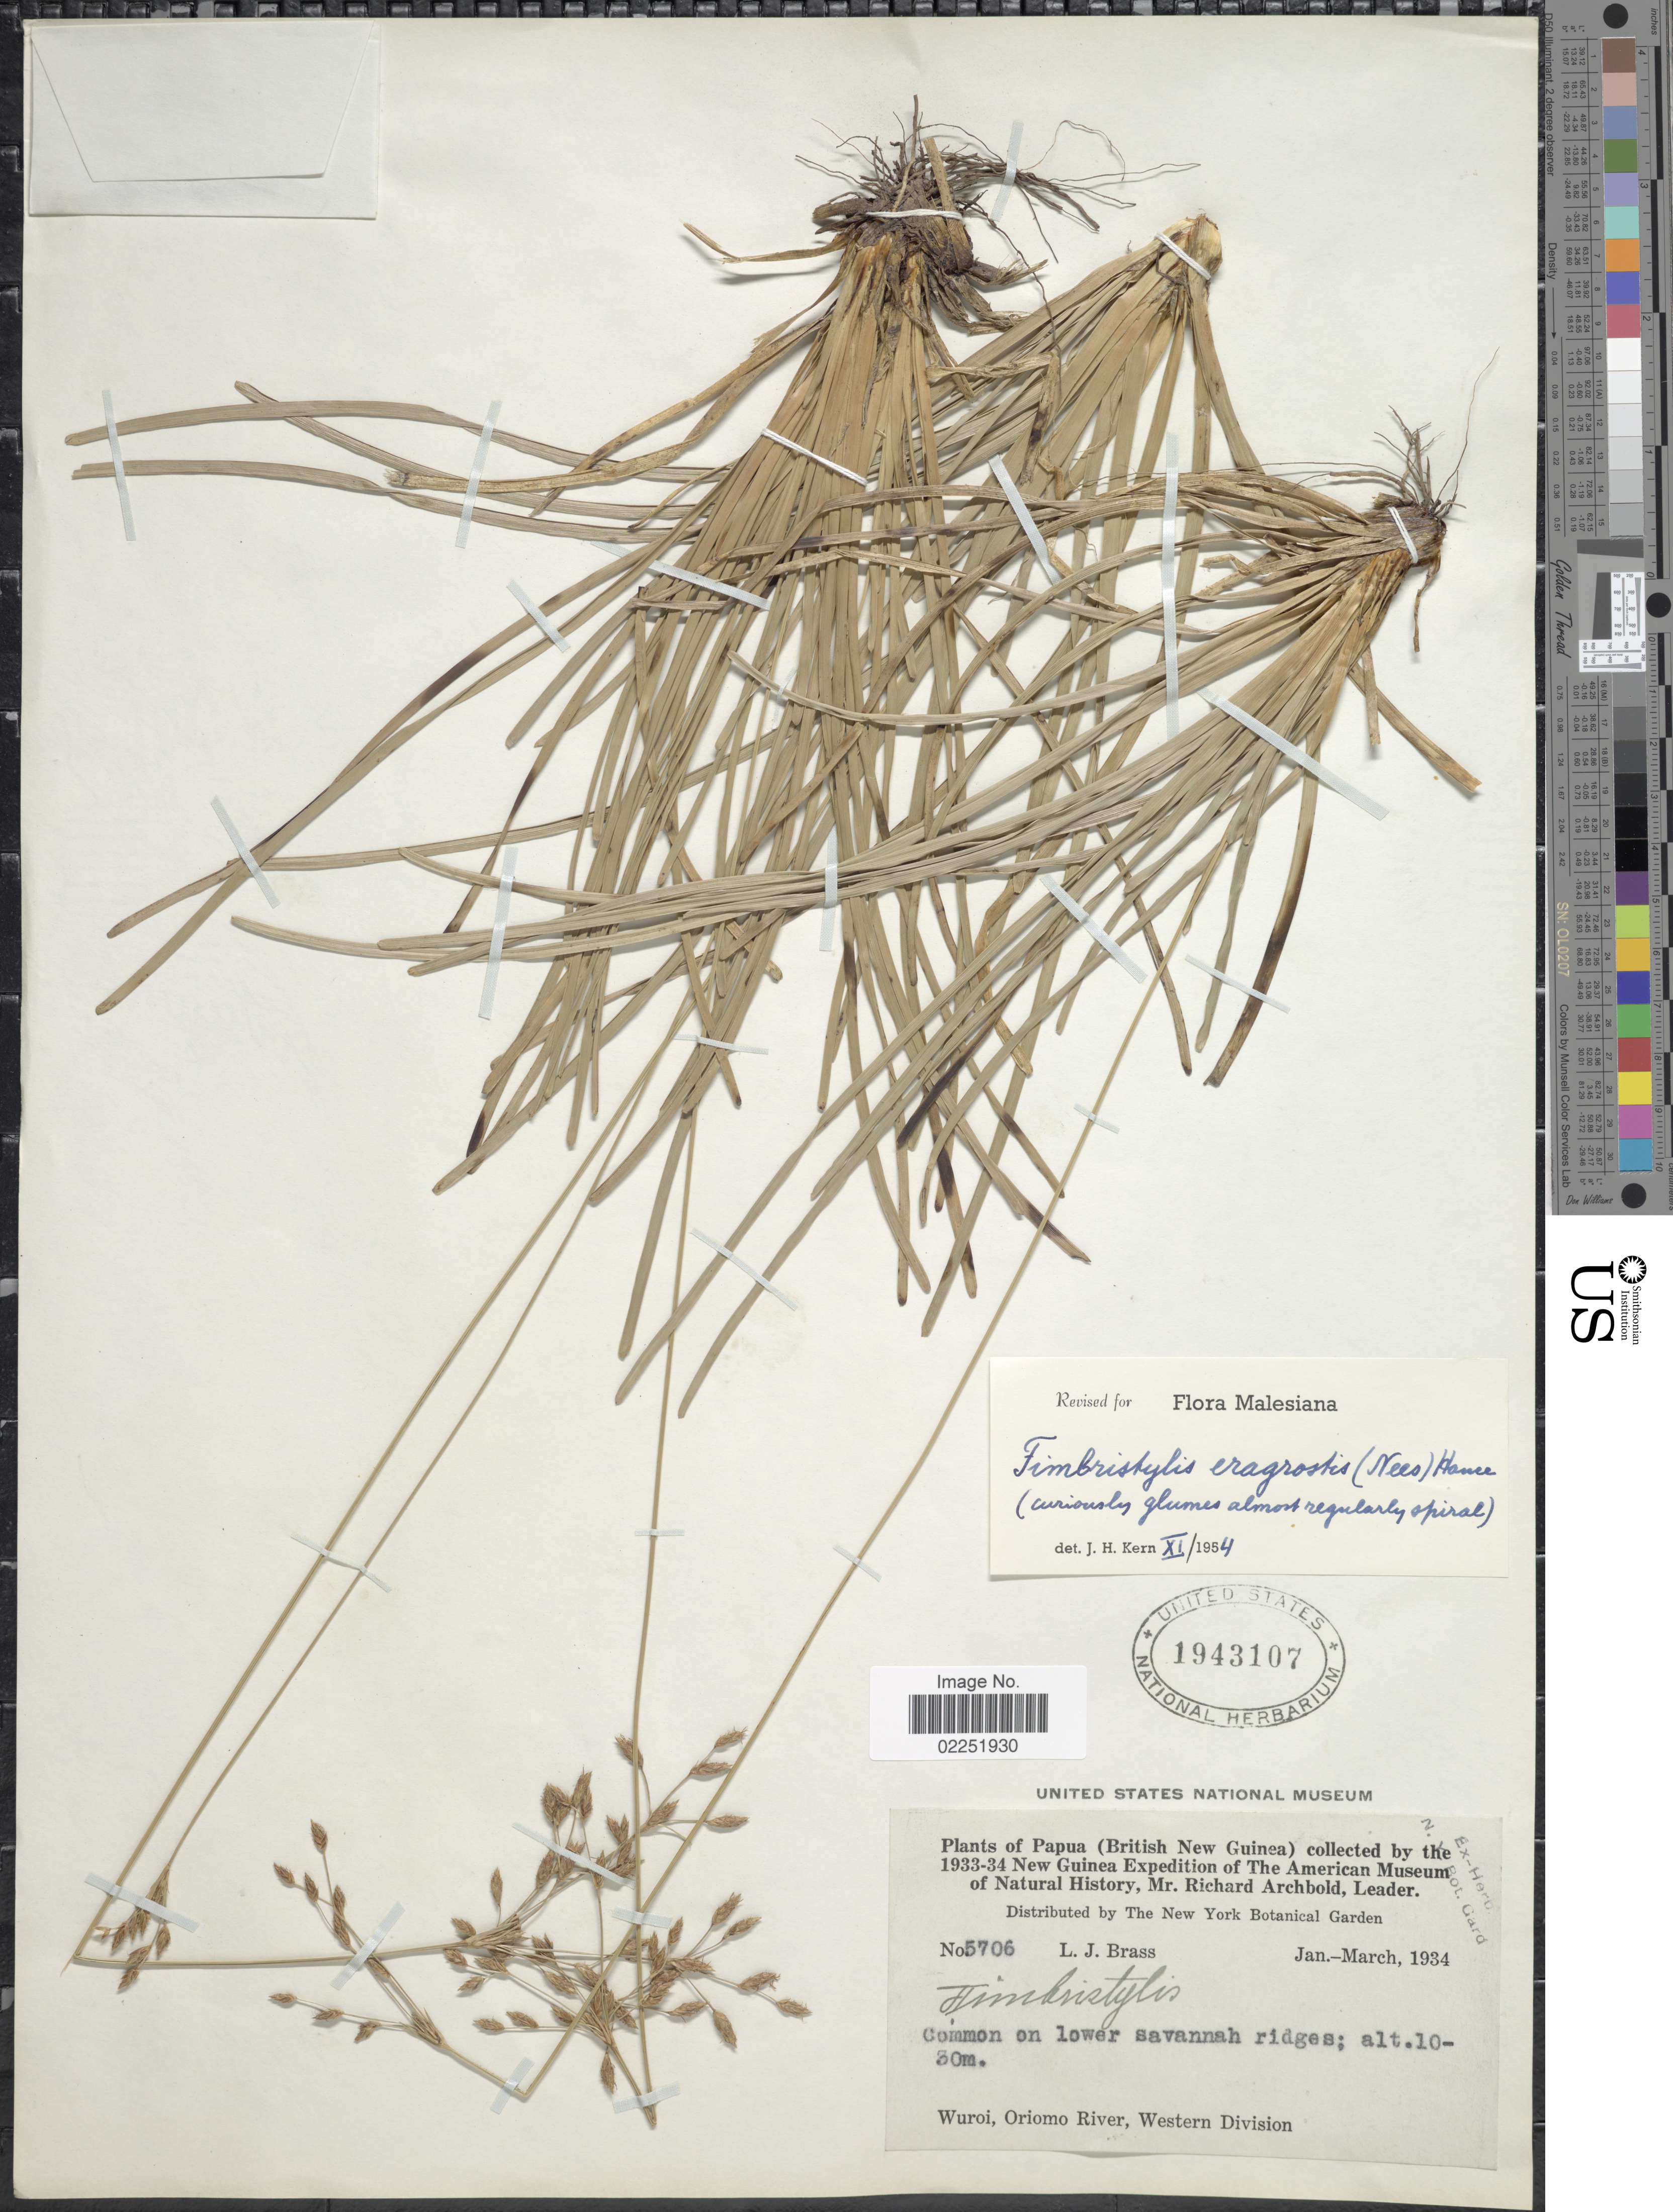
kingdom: Plantae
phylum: Tracheophyta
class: Liliopsida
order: Poales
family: Cyperaceae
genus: Fimbristylis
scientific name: Fimbristylis eragrostis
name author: (Nees) Hance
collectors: L. J. Brass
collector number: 5706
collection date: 1934-01/1934-03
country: Papua New Guinea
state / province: Manus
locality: (British New Guinea), Common on lower savannah ridges; Wuroi, Oriomo River, Western Division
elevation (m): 10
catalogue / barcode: US 1943107